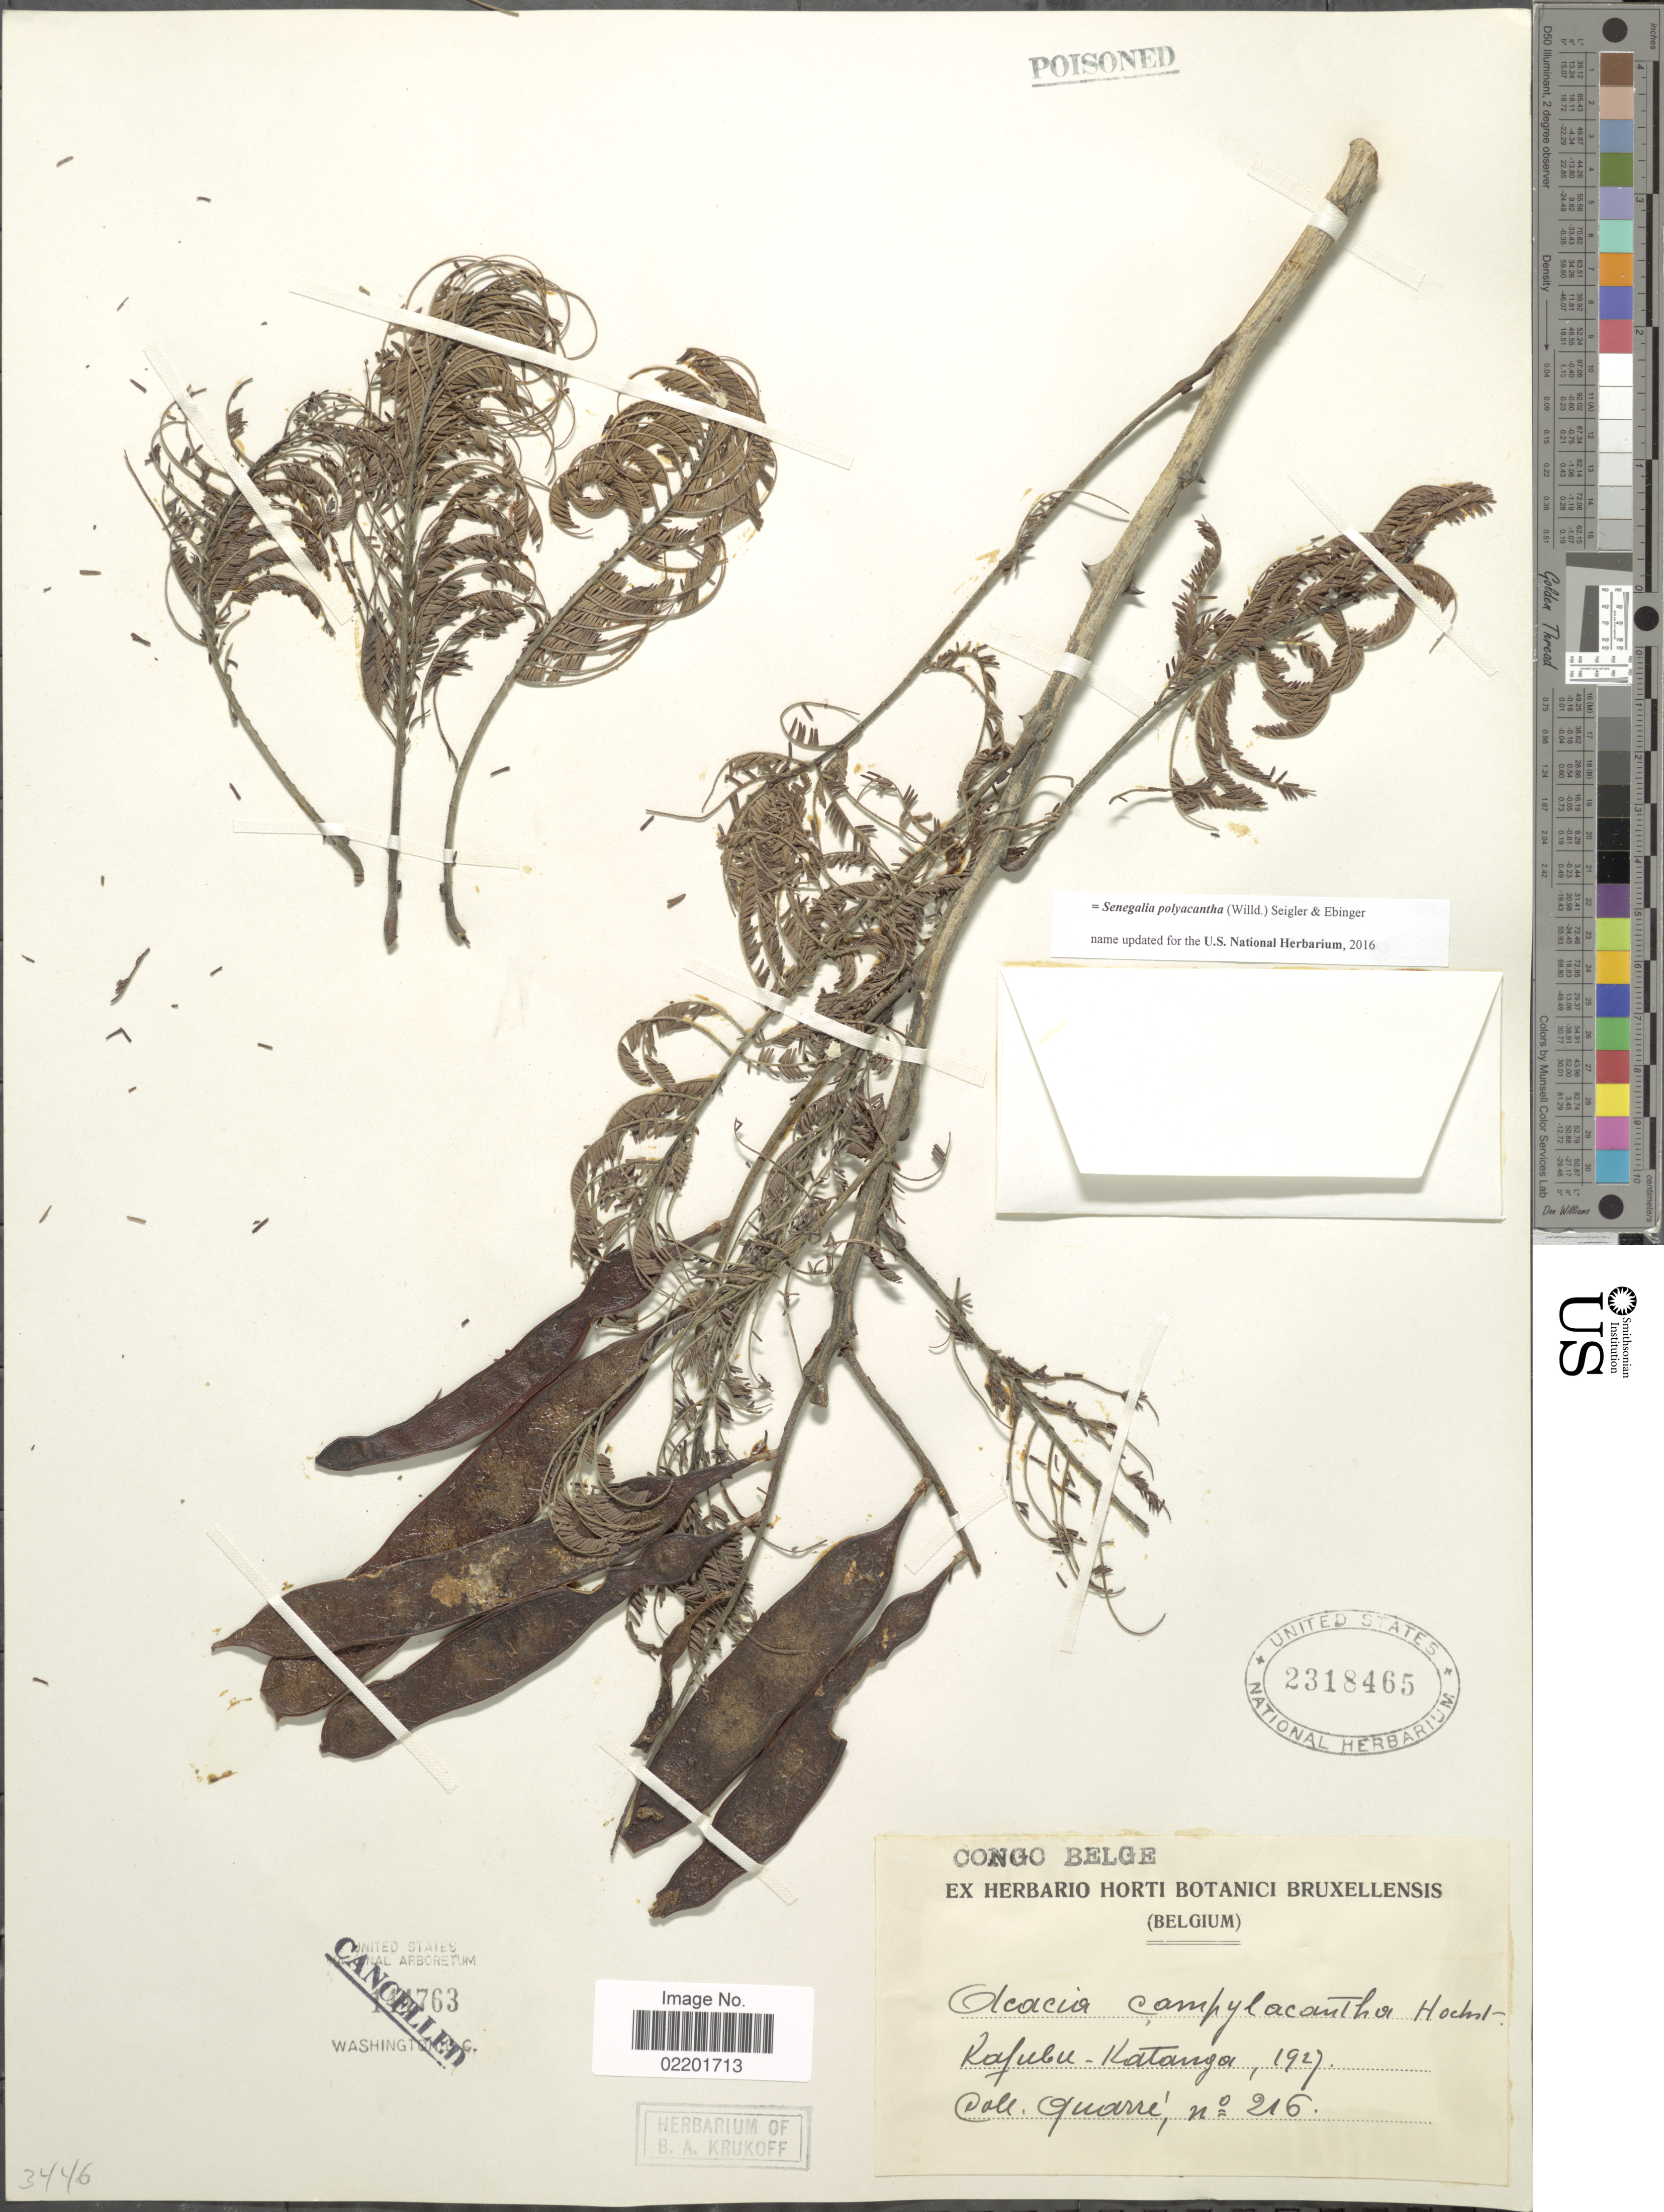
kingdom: Plantae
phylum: Tracheophyta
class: Magnoliopsida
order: Fabales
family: Fabaceae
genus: Senegalia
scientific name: Senegalia polyacantha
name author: (Willd.) Seigler & Ebinger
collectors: -. Quarre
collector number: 216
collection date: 1927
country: Congo, Democratic Republic of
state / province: Haut-Katanga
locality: Congo Belge, Kafubu-Katanga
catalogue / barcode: US 2318465